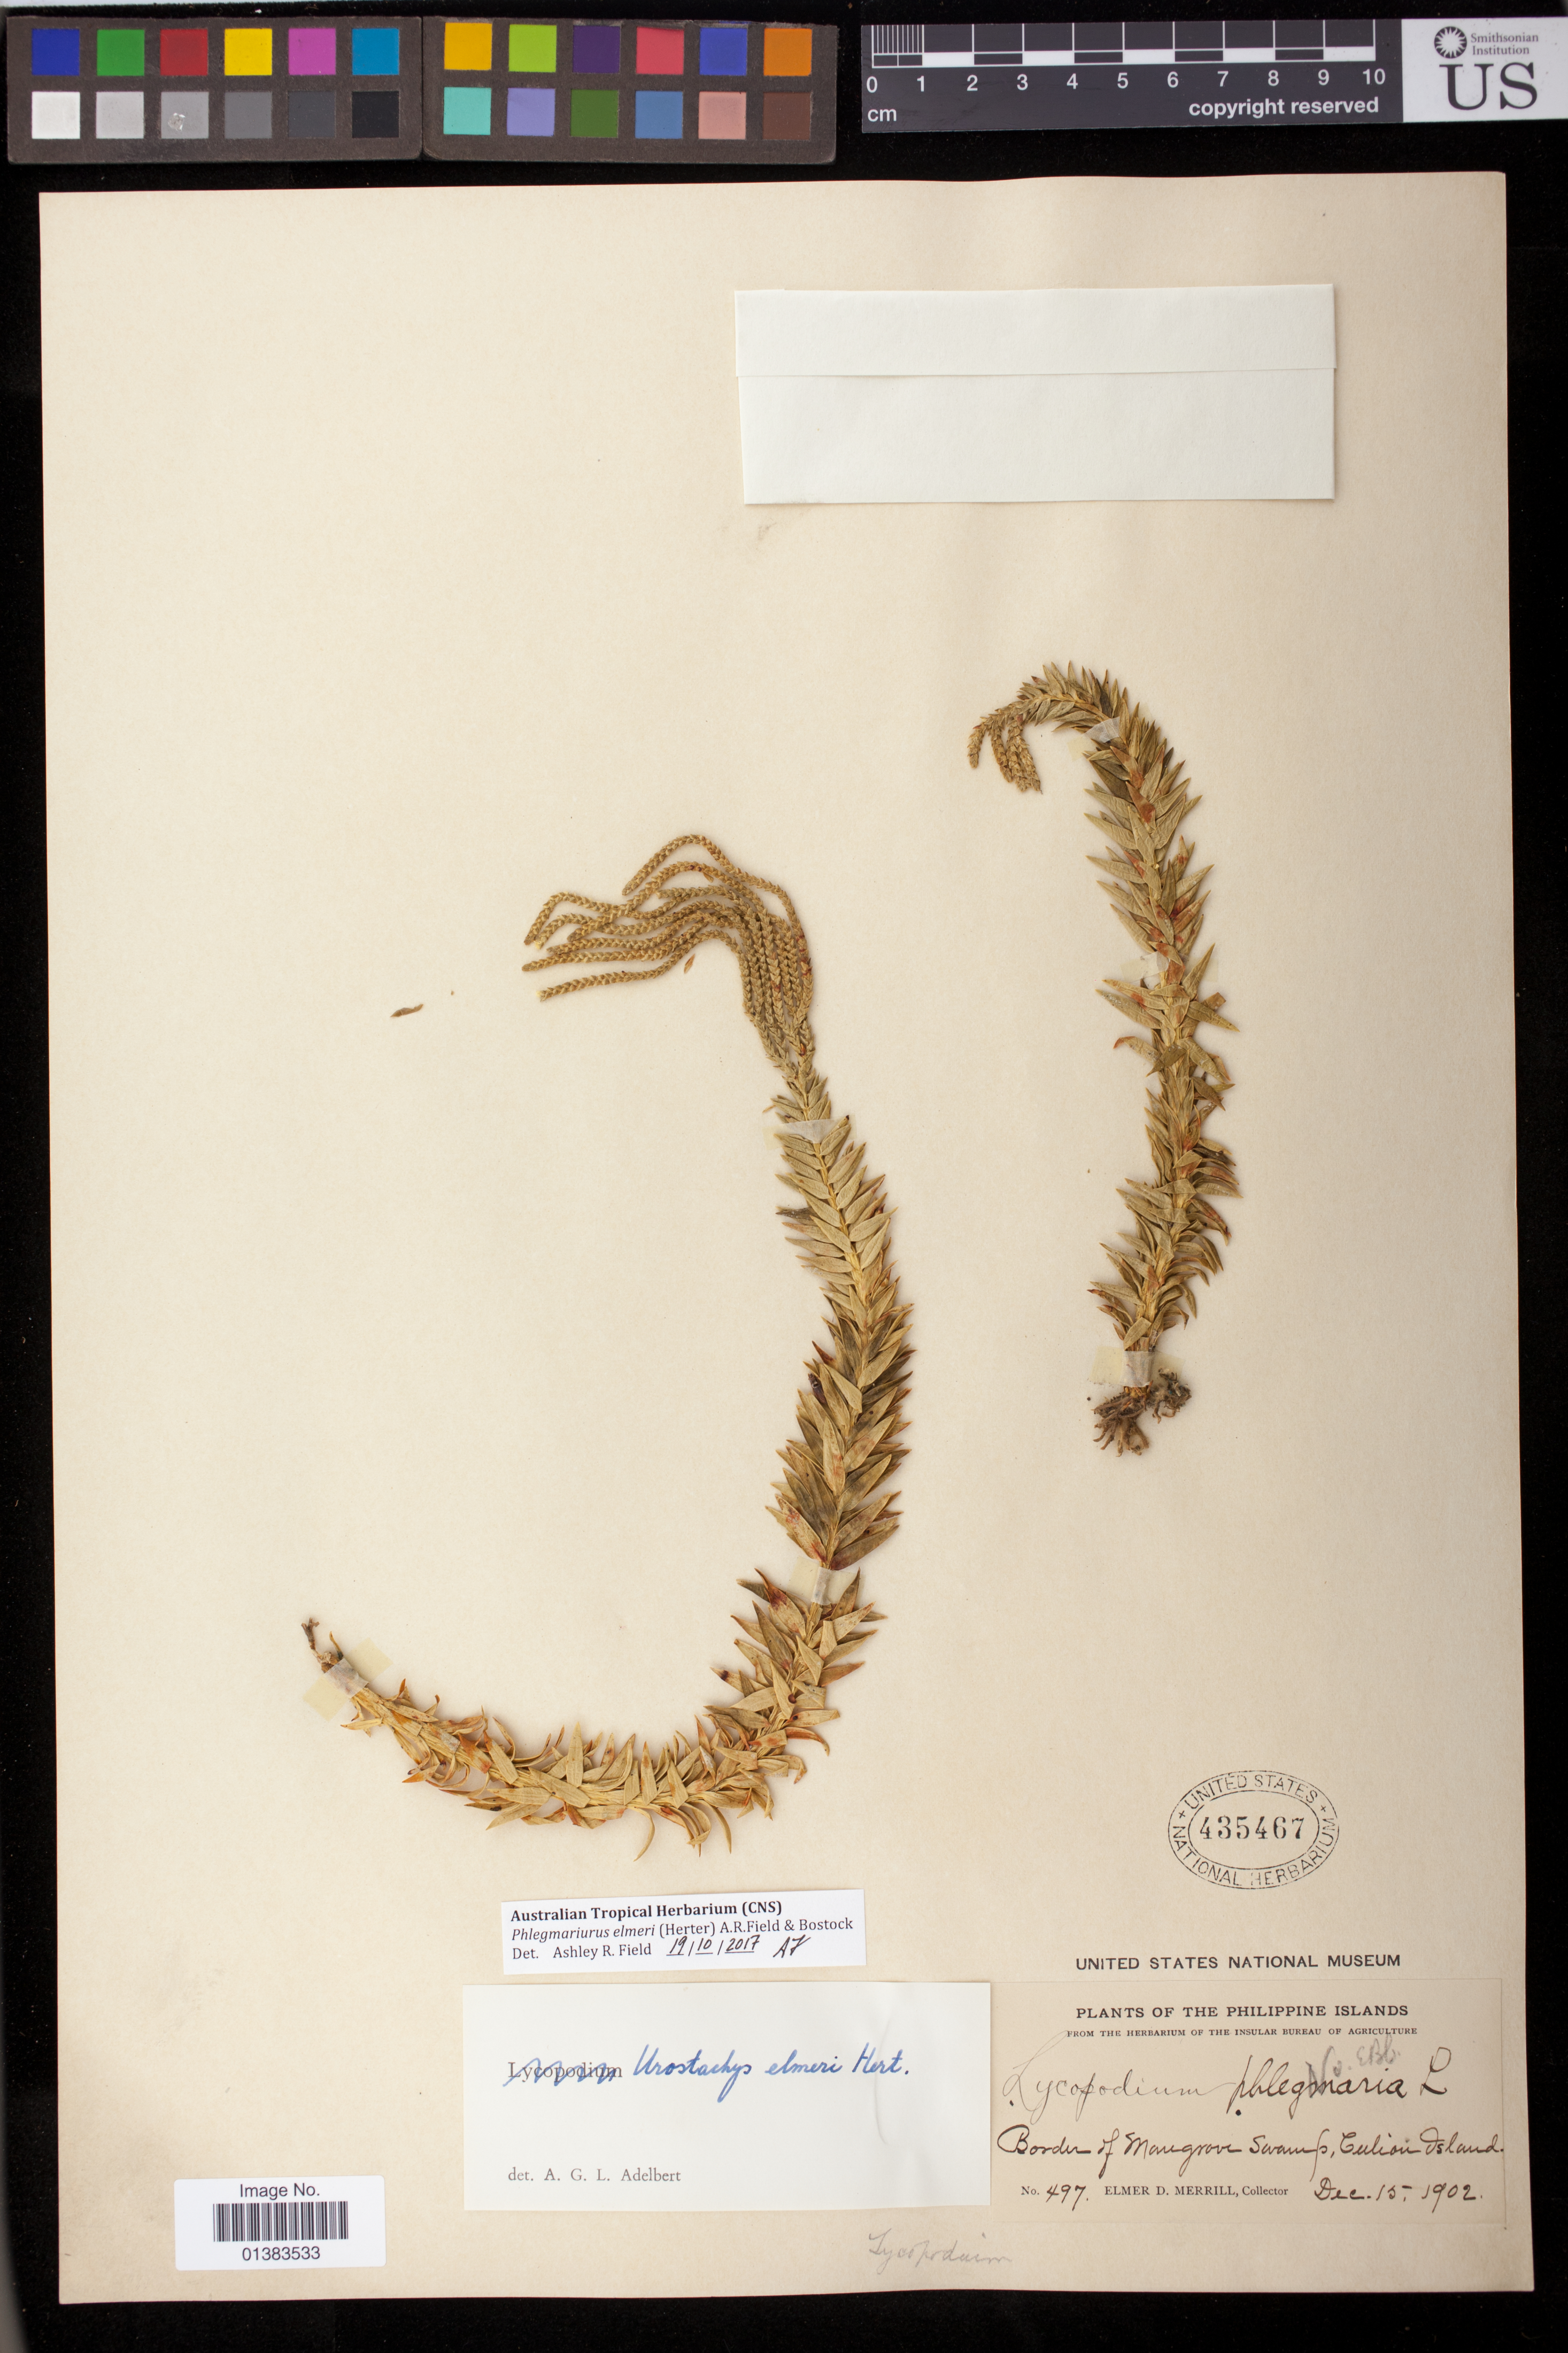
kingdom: Plantae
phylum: Tracheophyta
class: Lycopodiopsida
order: Lycopodiales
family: Lycopodiaceae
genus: Urostachys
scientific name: Urostachys elmeri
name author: Herter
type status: Isosyntype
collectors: E. D. Merrill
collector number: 497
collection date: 1902-12-15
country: Philippines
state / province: Mimaropa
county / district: Palawan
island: Culion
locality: Border of Mangrove Swamp, Culion Island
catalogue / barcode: US 435467